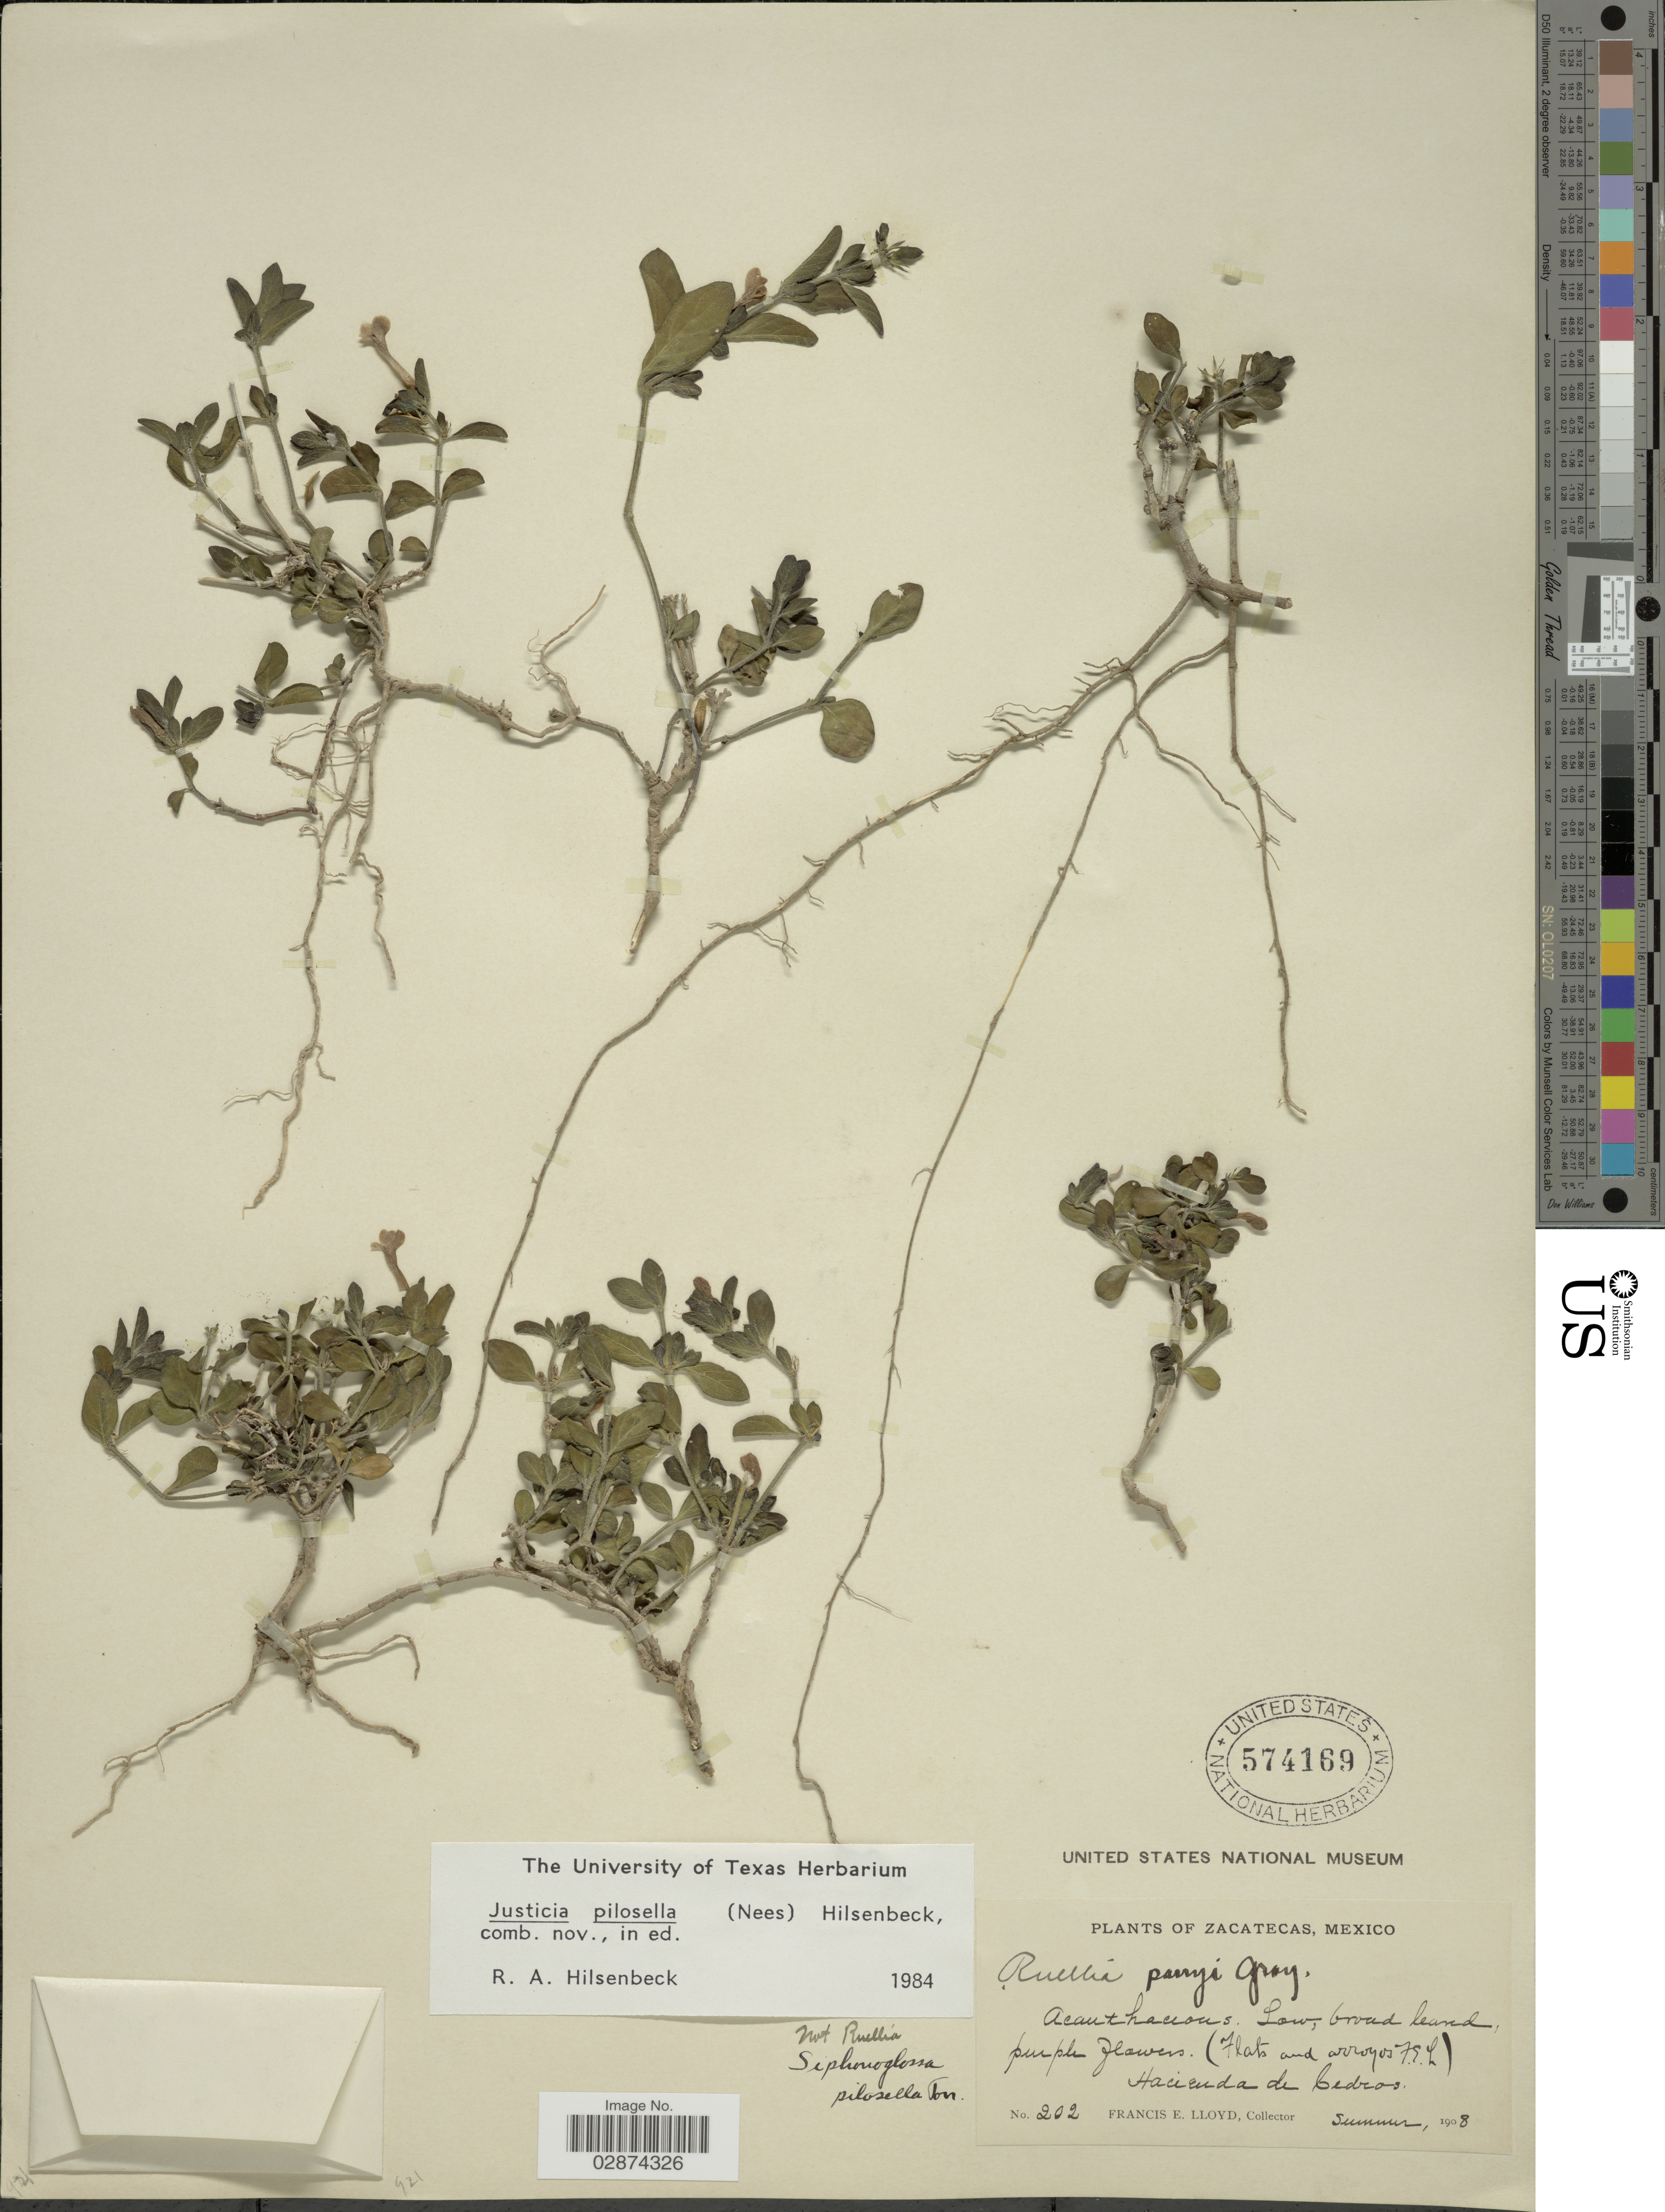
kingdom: Plantae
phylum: Tracheophyta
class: Magnoliopsida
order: Lamiales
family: Acanthaceae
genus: Justicia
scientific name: Justicia pilosella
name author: (Nees) Hilsenb.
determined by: Fisher, Amanda, (LOB), California State University, Long Beach (UNITED STATES)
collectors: Lloyd, C. E.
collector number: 202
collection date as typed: Summer 1908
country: Mexico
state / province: Zacatecas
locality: Hacienda de Cedros.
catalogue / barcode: US 574169